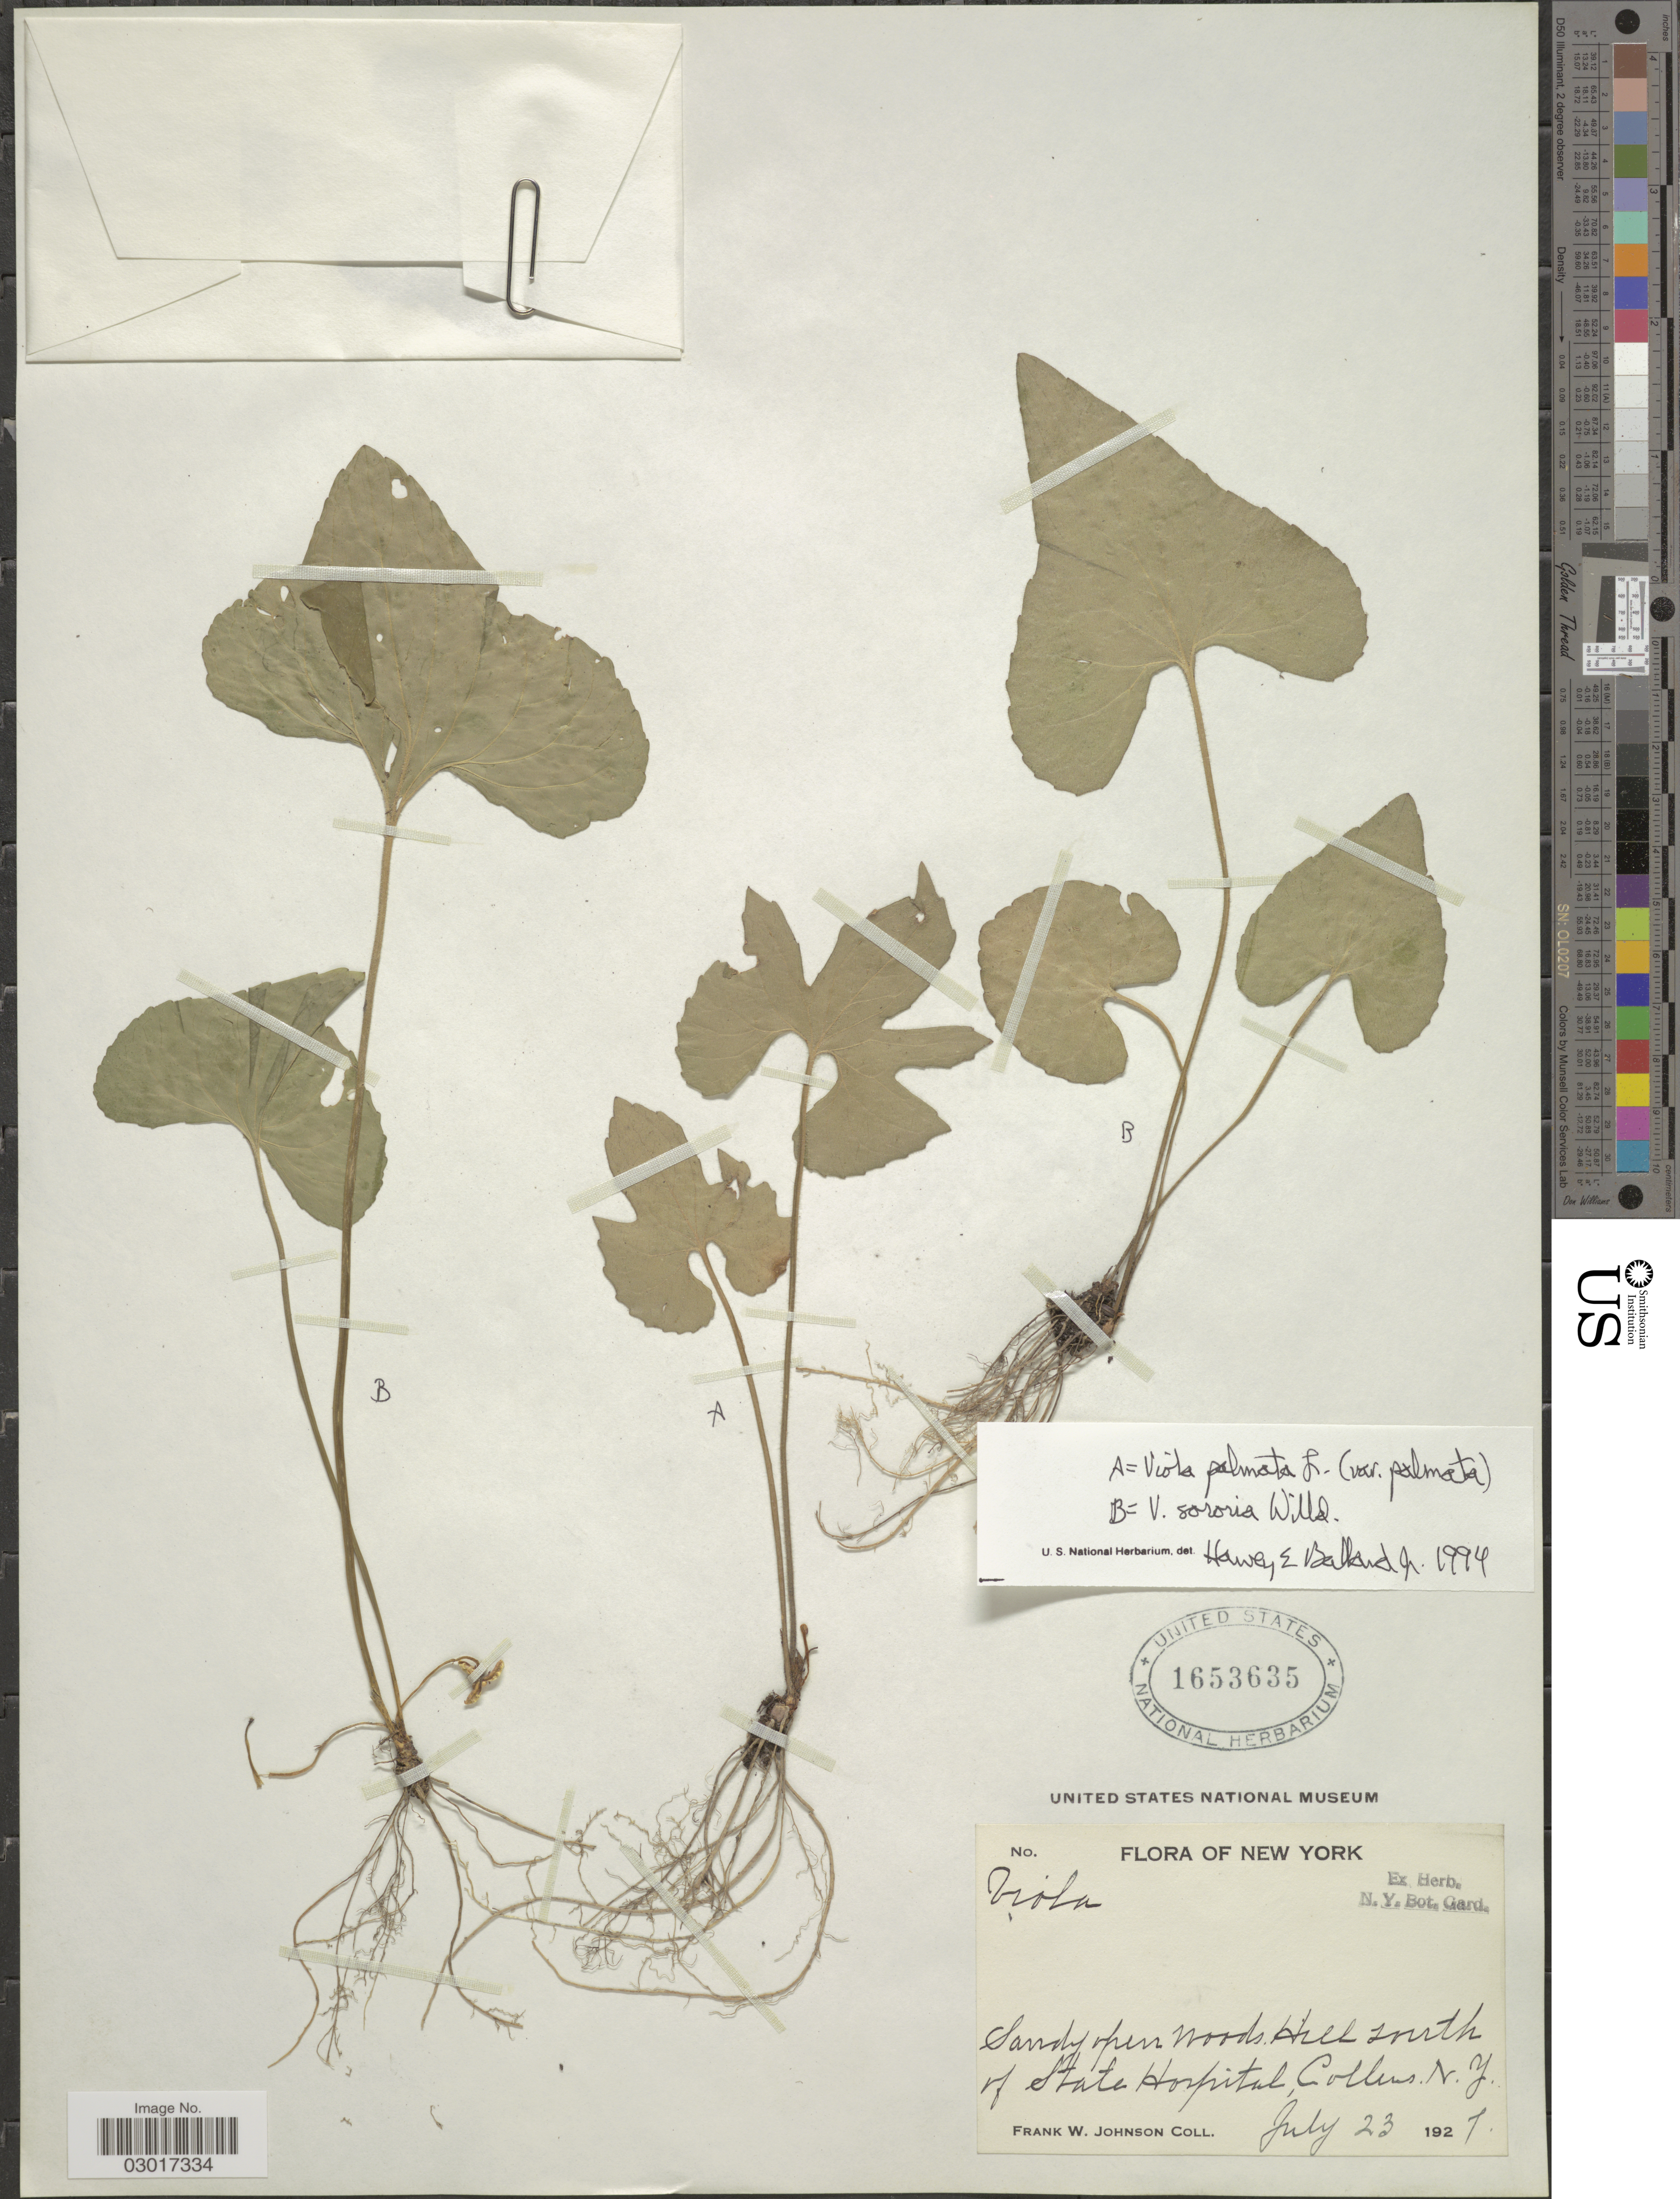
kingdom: Plantae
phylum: Tracheophyta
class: Magnoliopsida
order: Malpighiales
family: Violaceae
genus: Viola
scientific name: Viola triloba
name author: Schwein.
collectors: F. W. Johnson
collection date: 1927-07-23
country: United States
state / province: New York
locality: Hill south of State Hospital, Collins.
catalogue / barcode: US 1653635